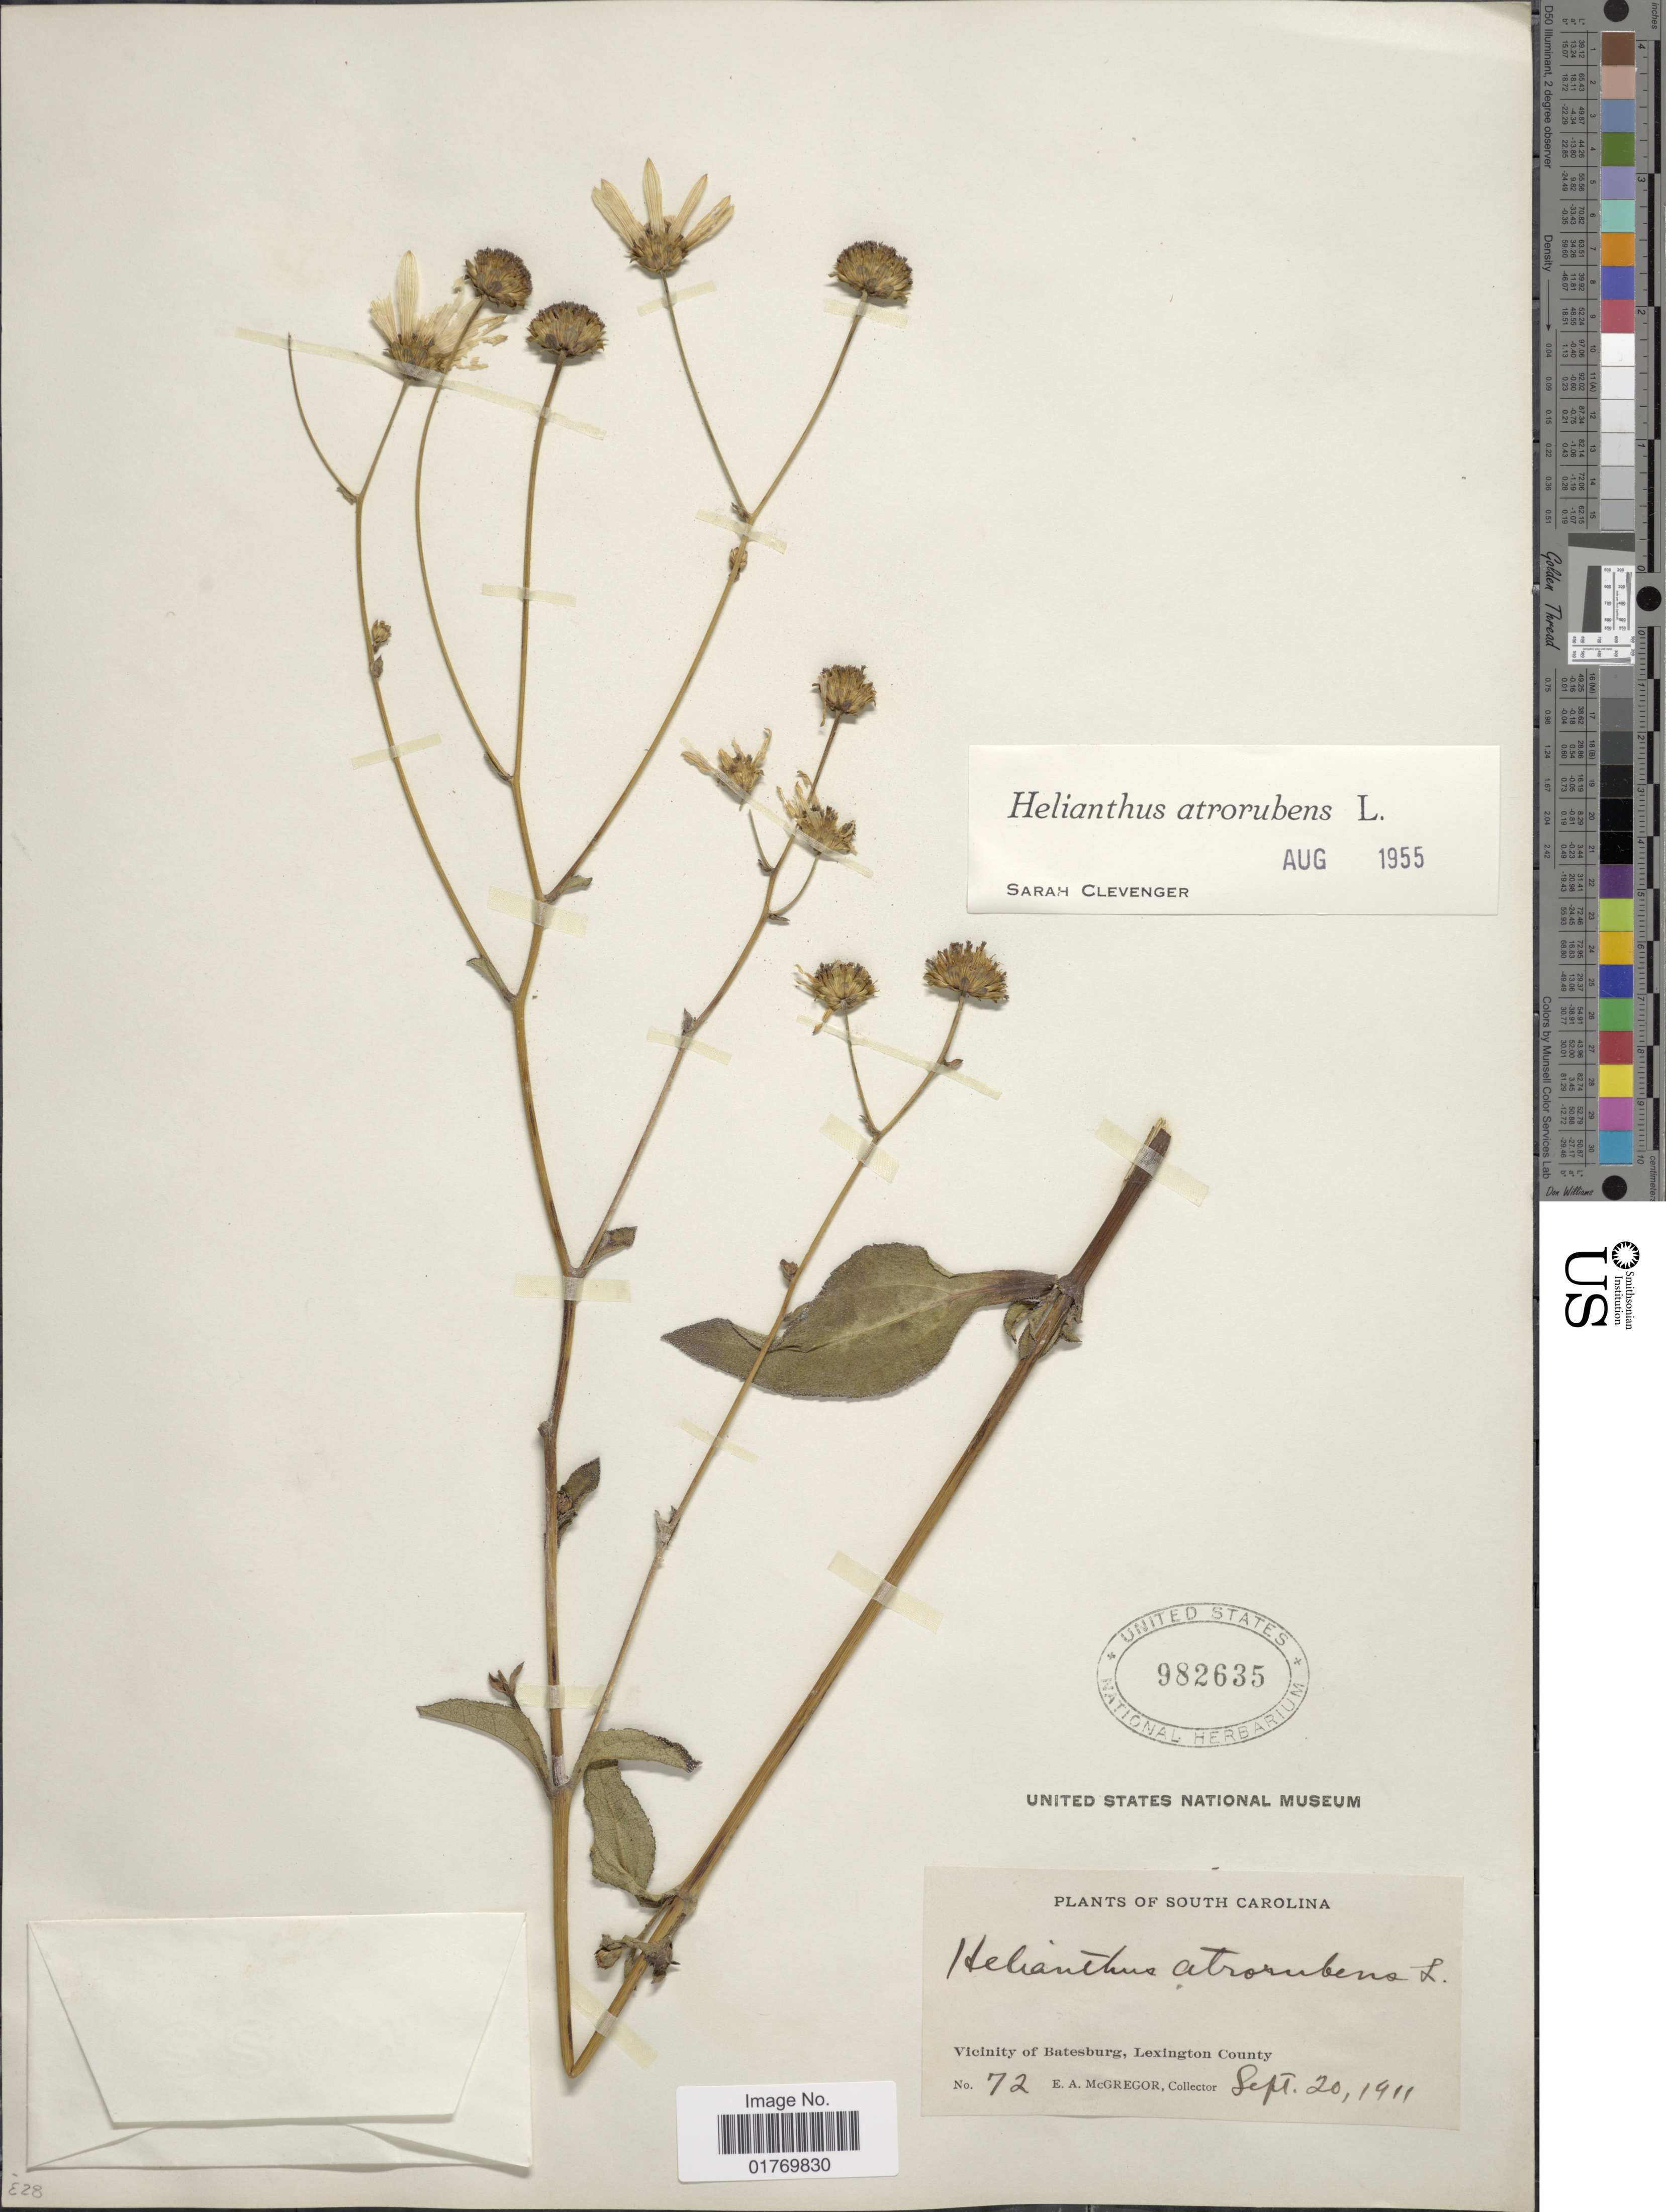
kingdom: Plantae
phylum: Tracheophyta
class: Magnoliopsida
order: Asterales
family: Asteraceae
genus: Helianthus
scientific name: Helianthus atrorubens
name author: L.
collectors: E. A. McGregor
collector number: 72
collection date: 1911-09-20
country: United States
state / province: South Carolina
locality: Vicinity of Batesburg, Lexington County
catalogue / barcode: US 982635